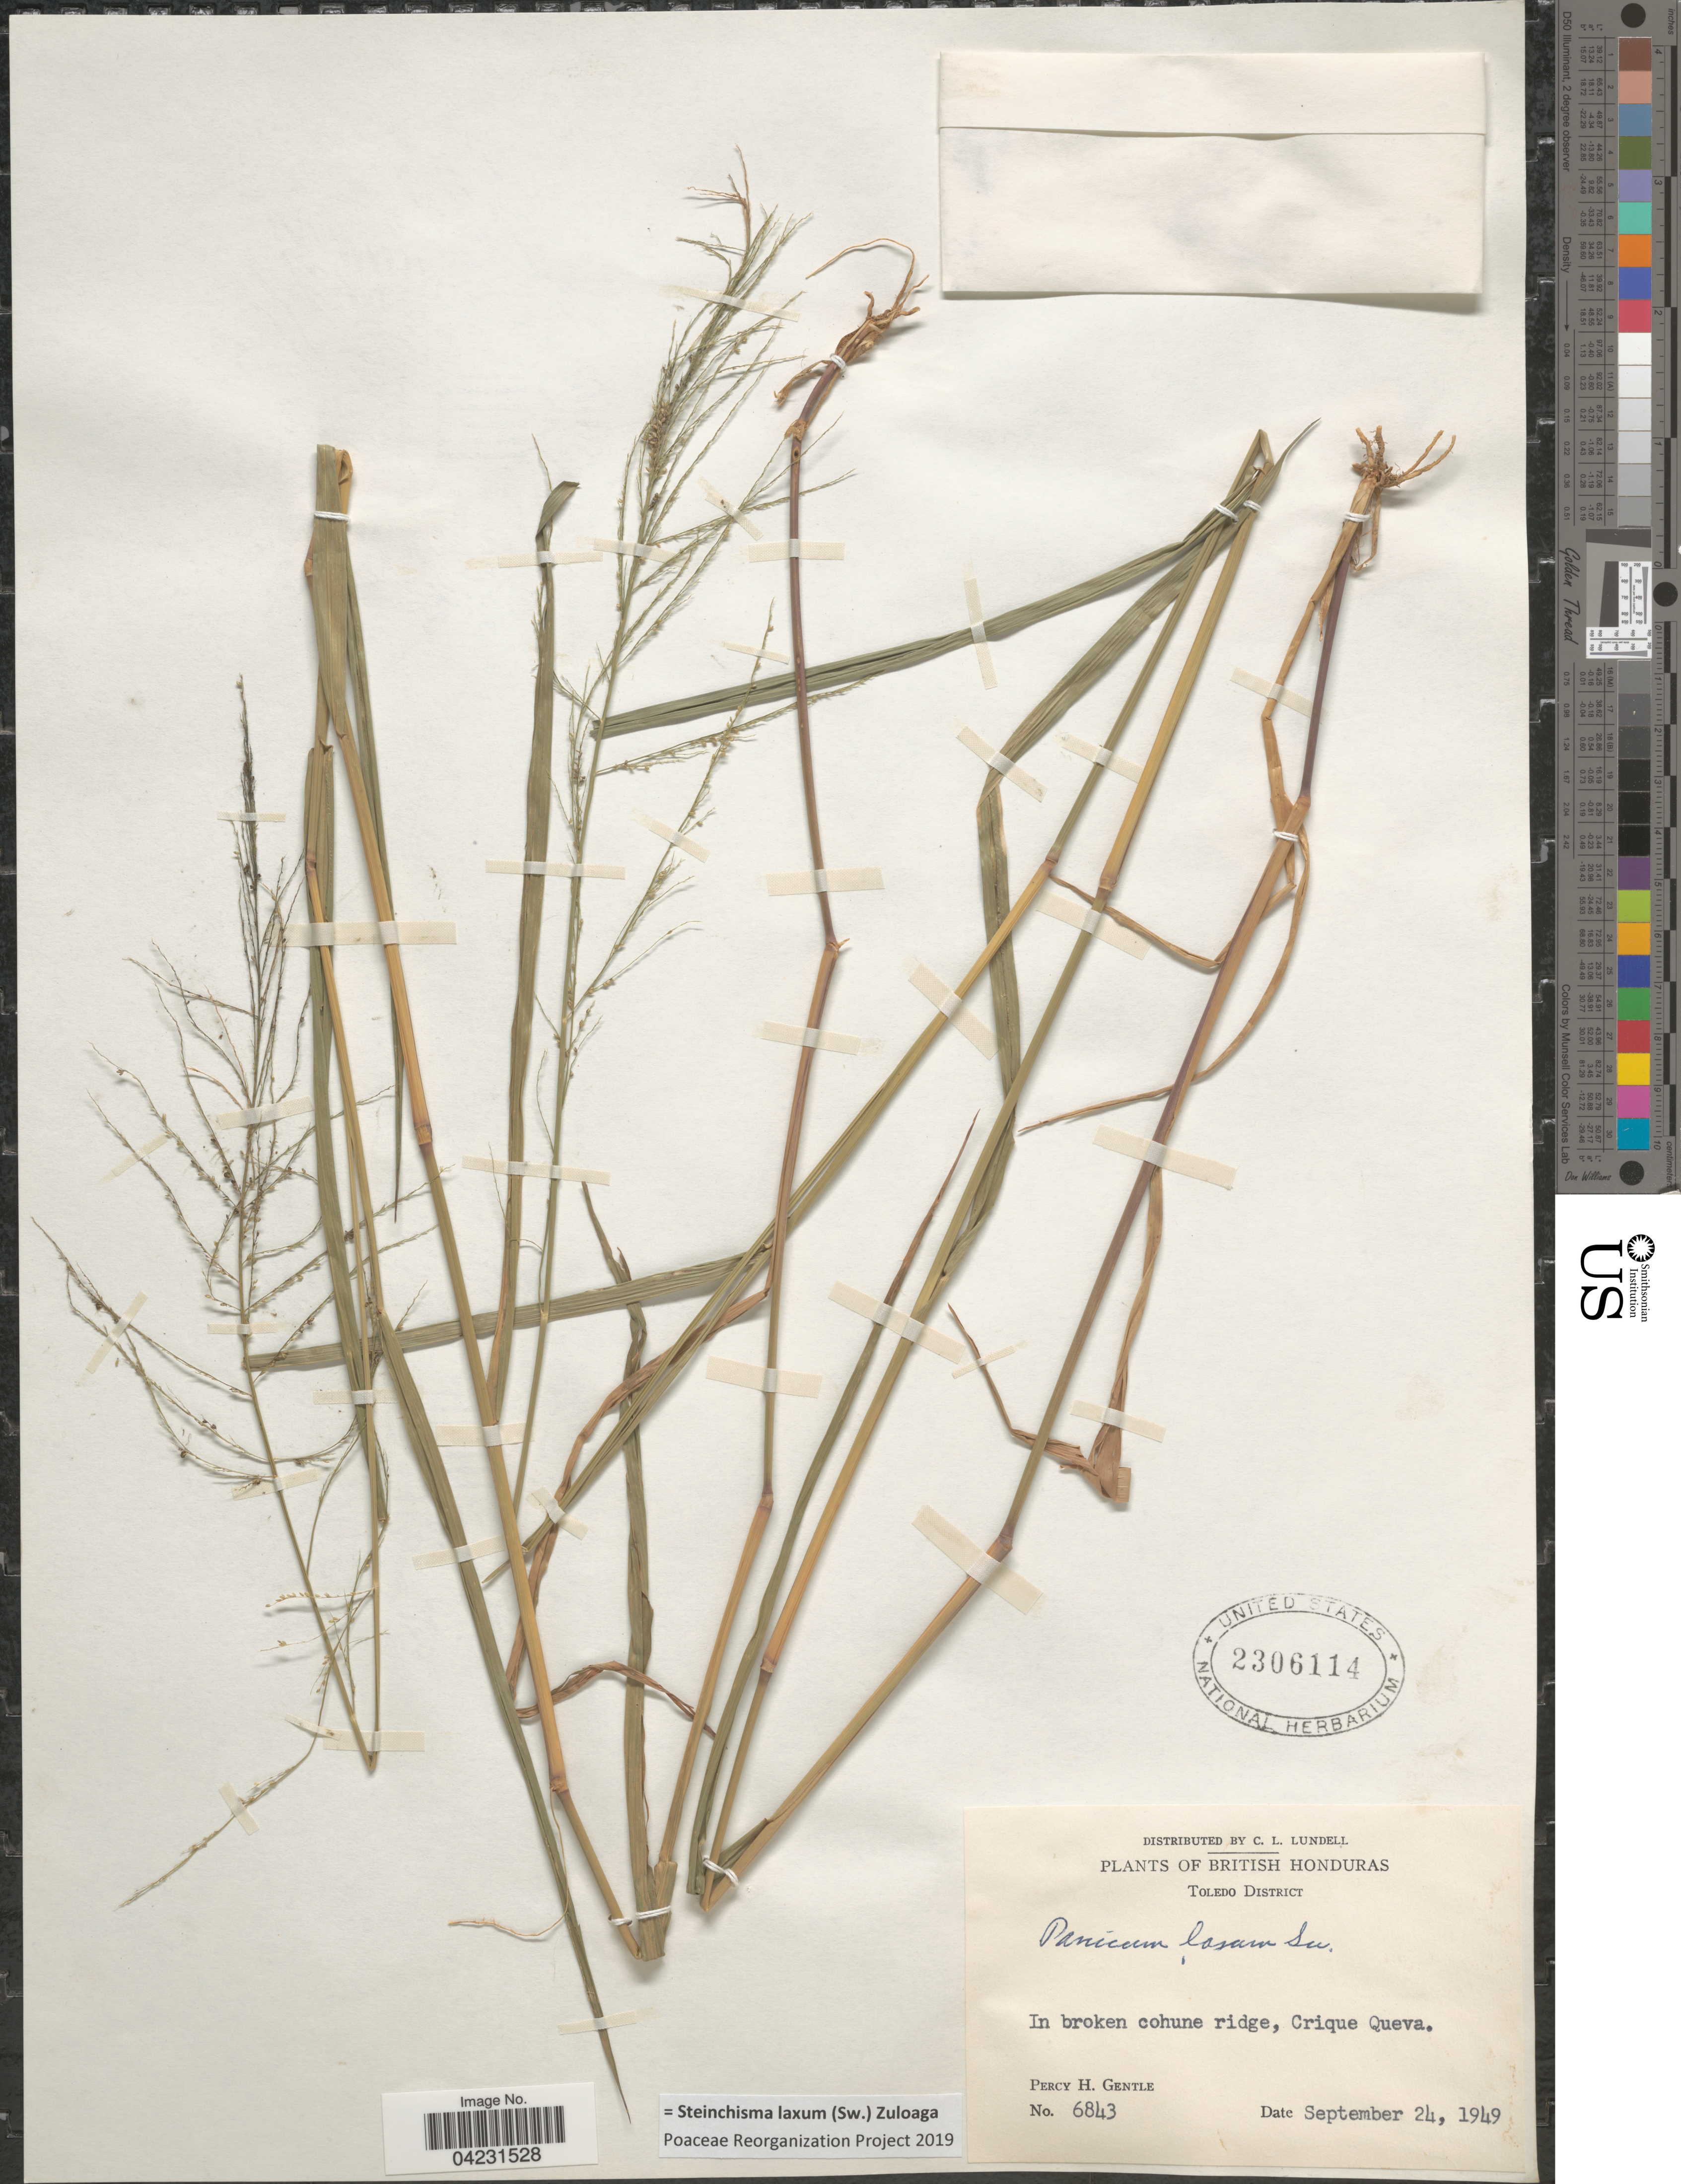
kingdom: Plantae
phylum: Tracheophyta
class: Liliopsida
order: Poales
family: Poaceae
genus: Steinchisma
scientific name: Steinchisma laxum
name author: (Sw.) Zuloaga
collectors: P. H. Gentle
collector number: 6843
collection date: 1949-09-24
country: Belize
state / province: Toledo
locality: British Honduras. Toledo District. In broken cohune ridge, Crique Queva.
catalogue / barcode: US 2306114